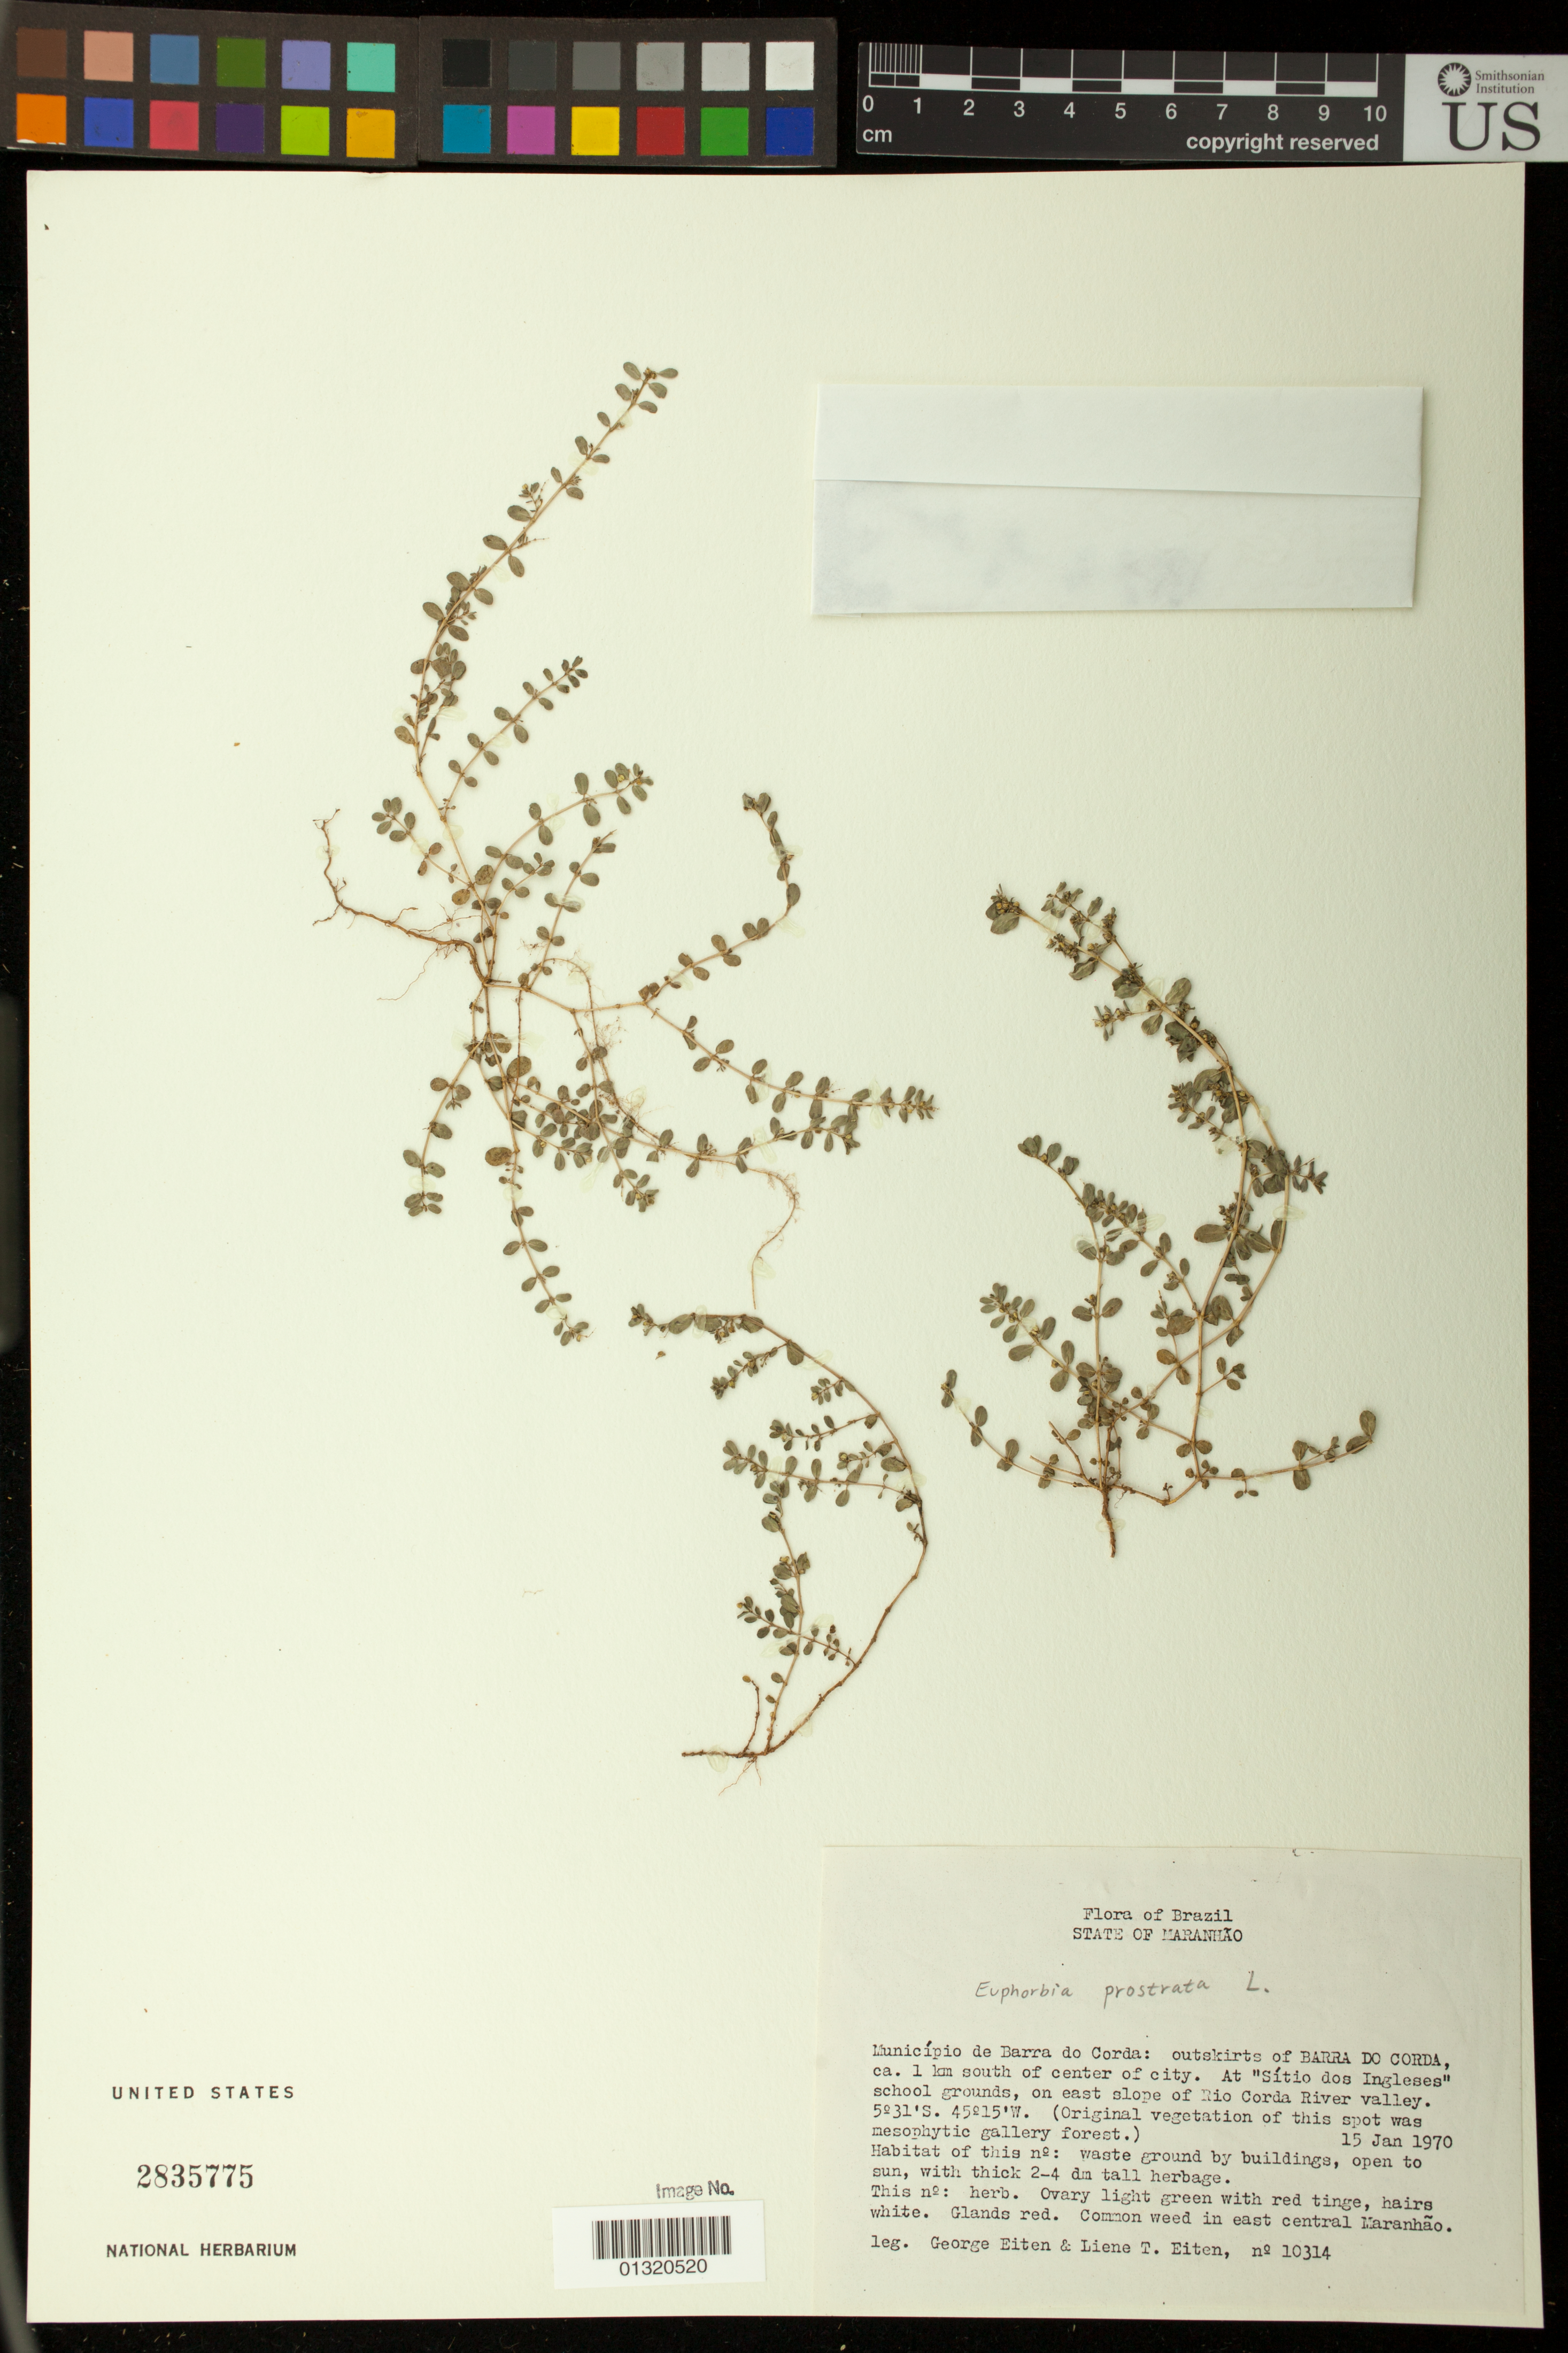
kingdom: Plantae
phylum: Tracheophyta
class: Magnoliopsida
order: Malpighiales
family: Euphorbiaceae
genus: Euphorbia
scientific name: Euphorbia prostrata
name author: Aiton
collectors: G. Eiten & L. T. Eiten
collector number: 10314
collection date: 1970-01-15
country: Brazil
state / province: Maranhão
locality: Municipio de Barra do Corda: outskirts of BARRA DO CORDA, ca 1 km south of center of city.; At "Sitio dos Ingleses" school grounds, on east slope of Rio Corda River valley.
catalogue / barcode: US 2835775